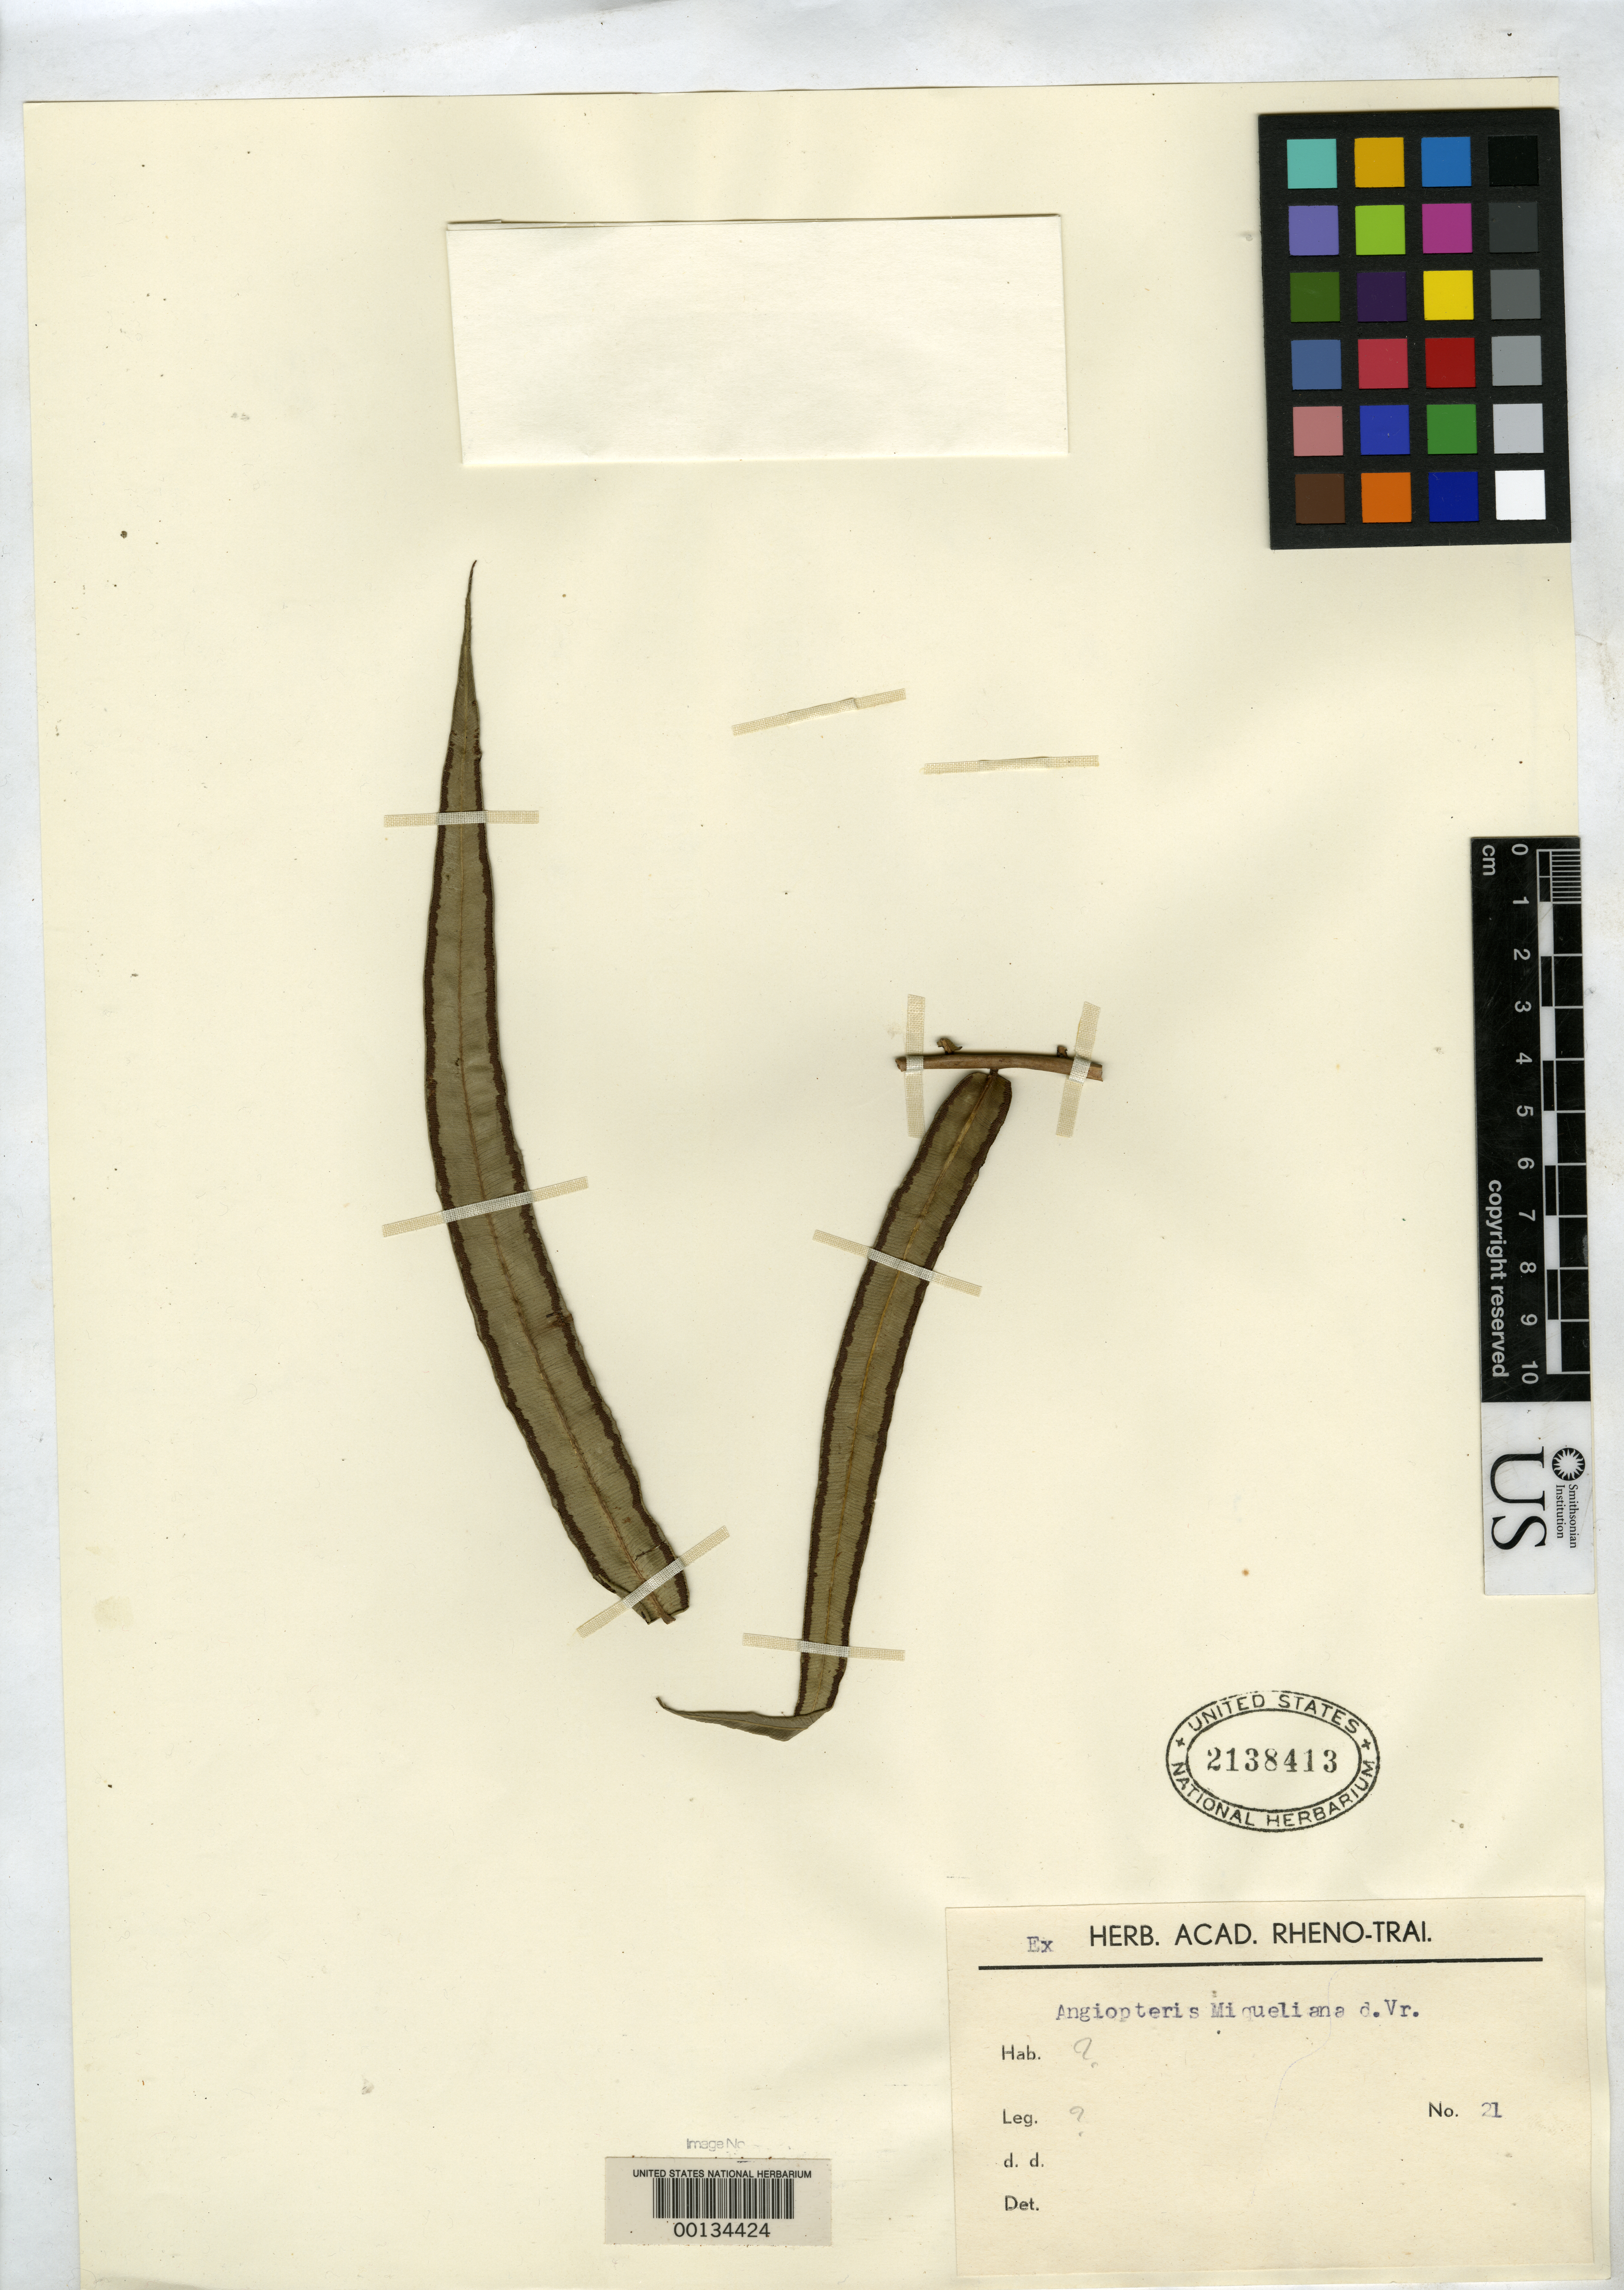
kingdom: Plantae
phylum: Tracheophyta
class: Polypodiopsida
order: Marattiales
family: Marattiaceae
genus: Angiopteris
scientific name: Angiopteris miqueliana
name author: de Vriese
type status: Isotype Fragment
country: Indonesia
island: Java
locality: Java.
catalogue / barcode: US 2138413